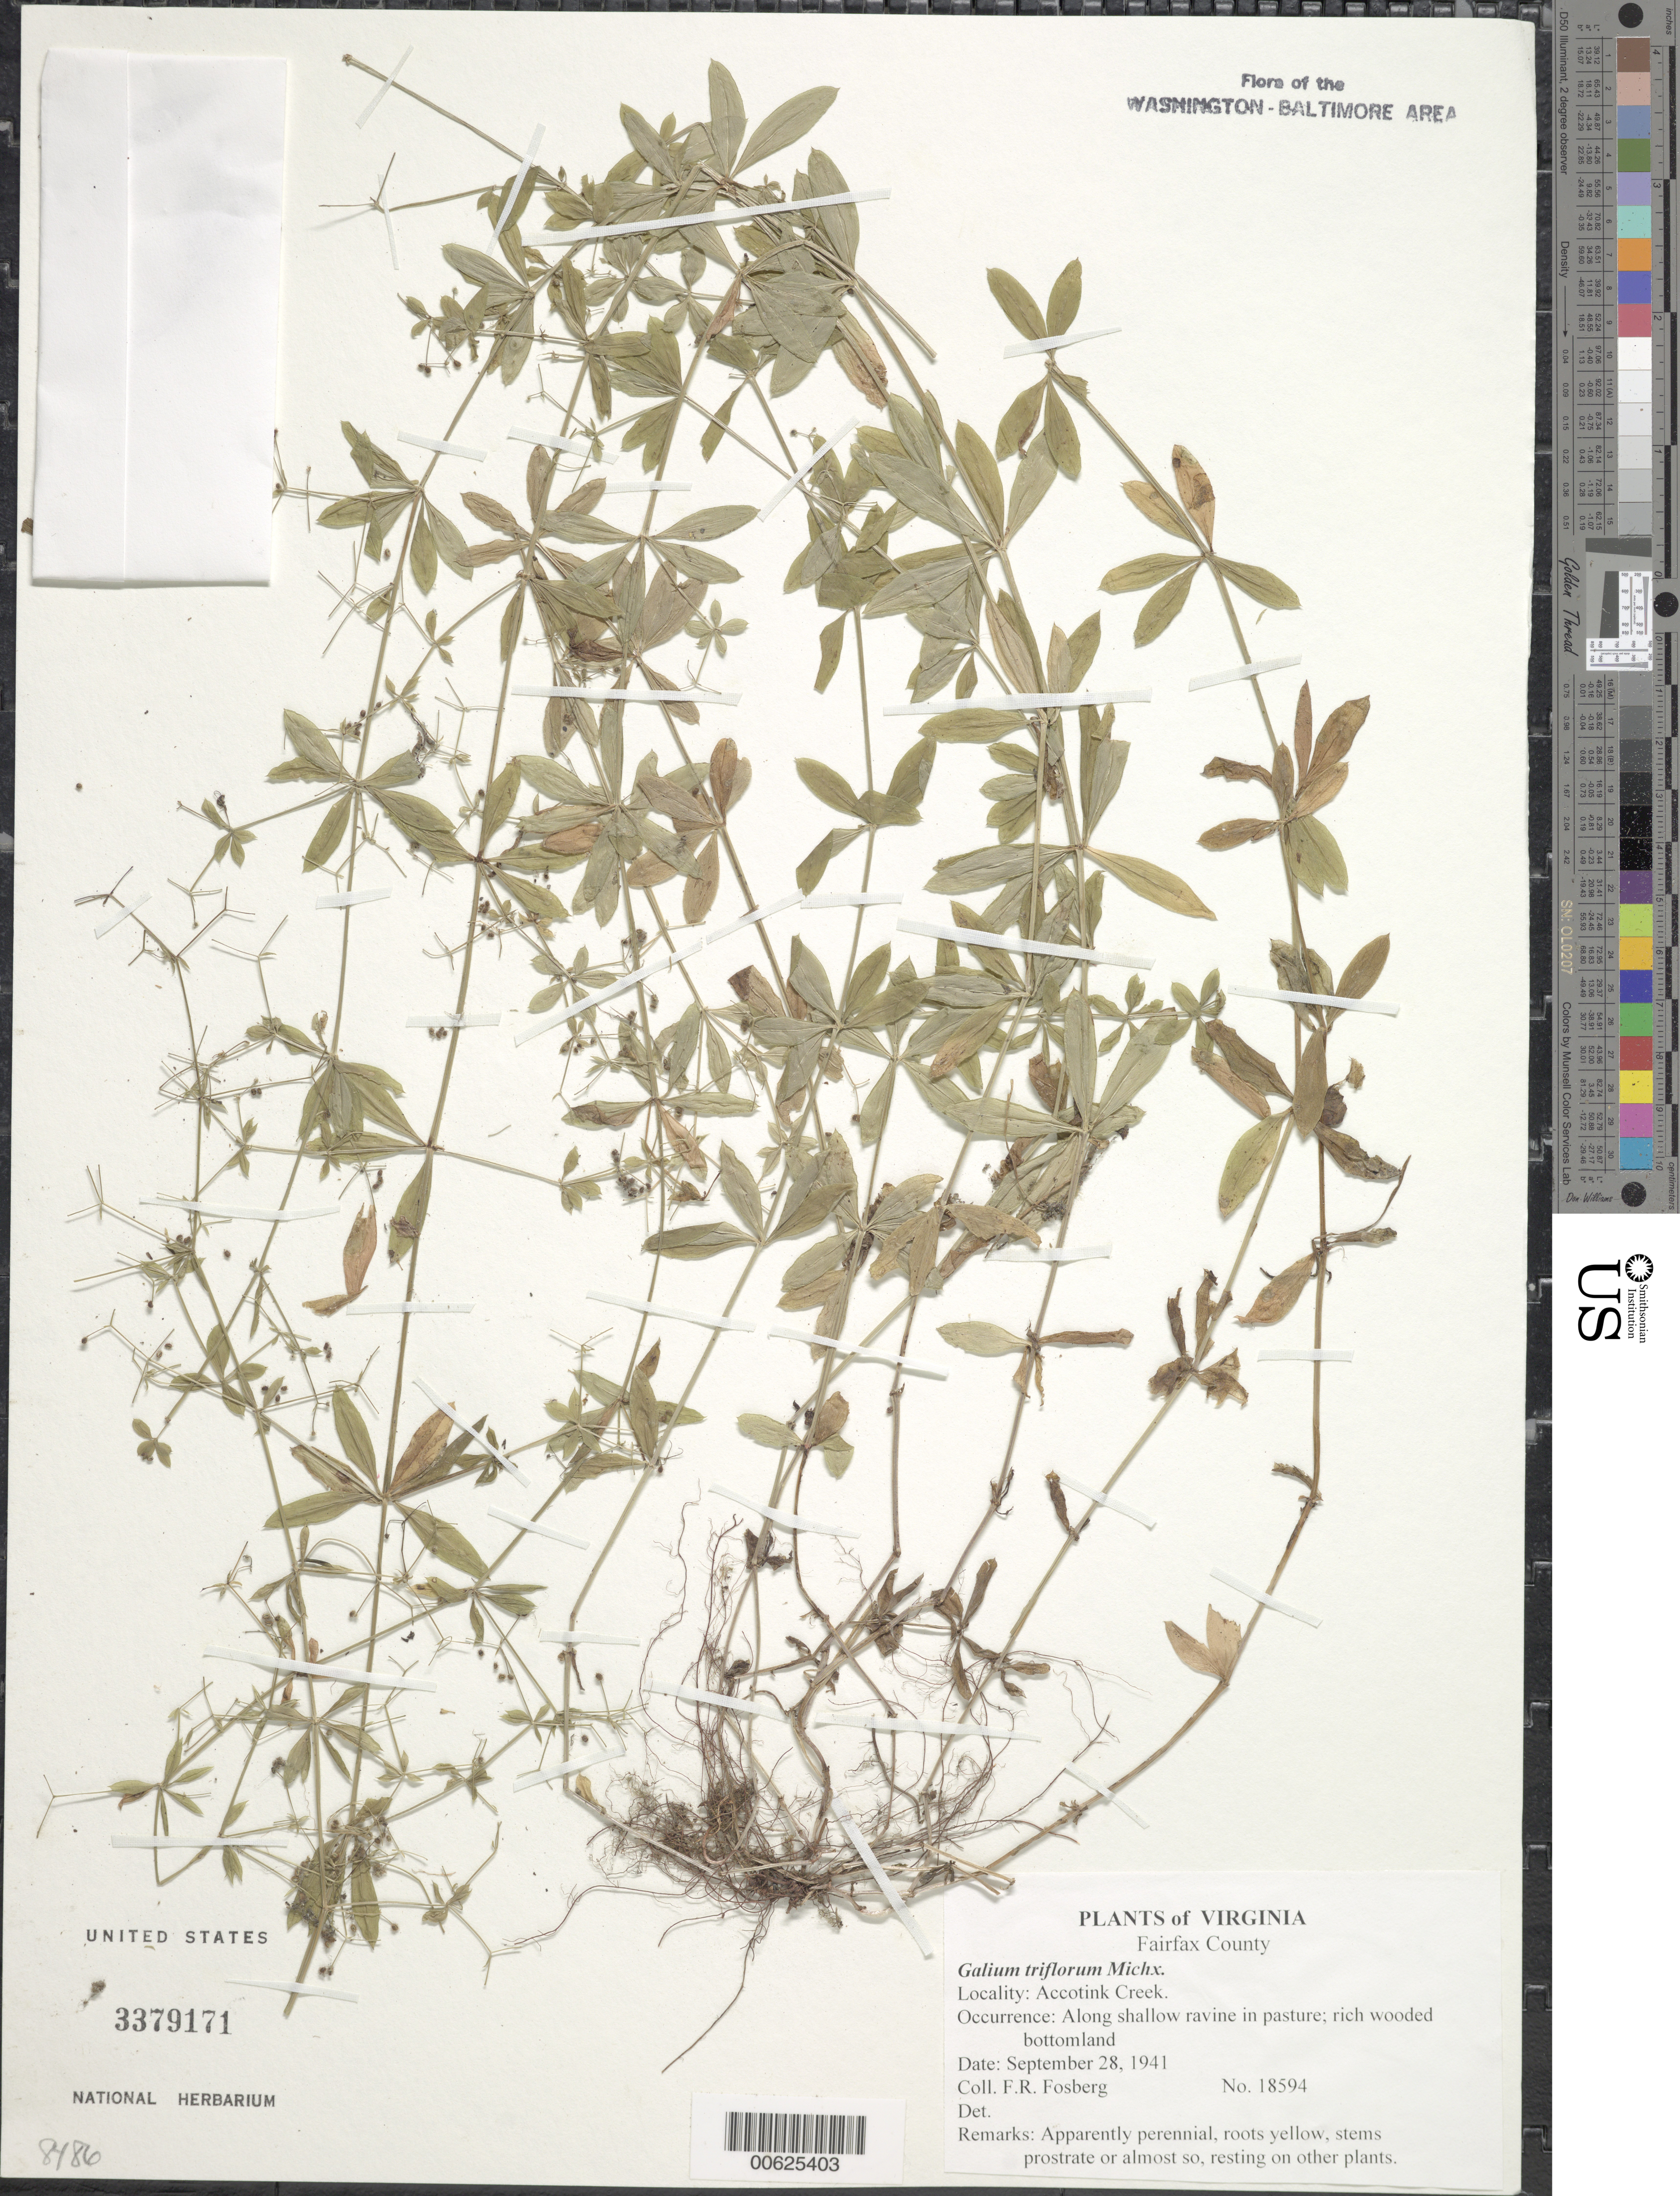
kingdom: Plantae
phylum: Tracheophyta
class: Magnoliopsida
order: Gentianales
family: Rubiaceae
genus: Galium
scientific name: Galium triflorum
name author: Michx.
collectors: F. R. Fosberg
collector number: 18594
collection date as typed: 28 Sep 1941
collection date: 1941-09-28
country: United States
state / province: Virginia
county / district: Fairfax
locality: Accotink Creek.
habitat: Along shallow ravine in pasture; rich wooded bottomland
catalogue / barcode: US 3379171